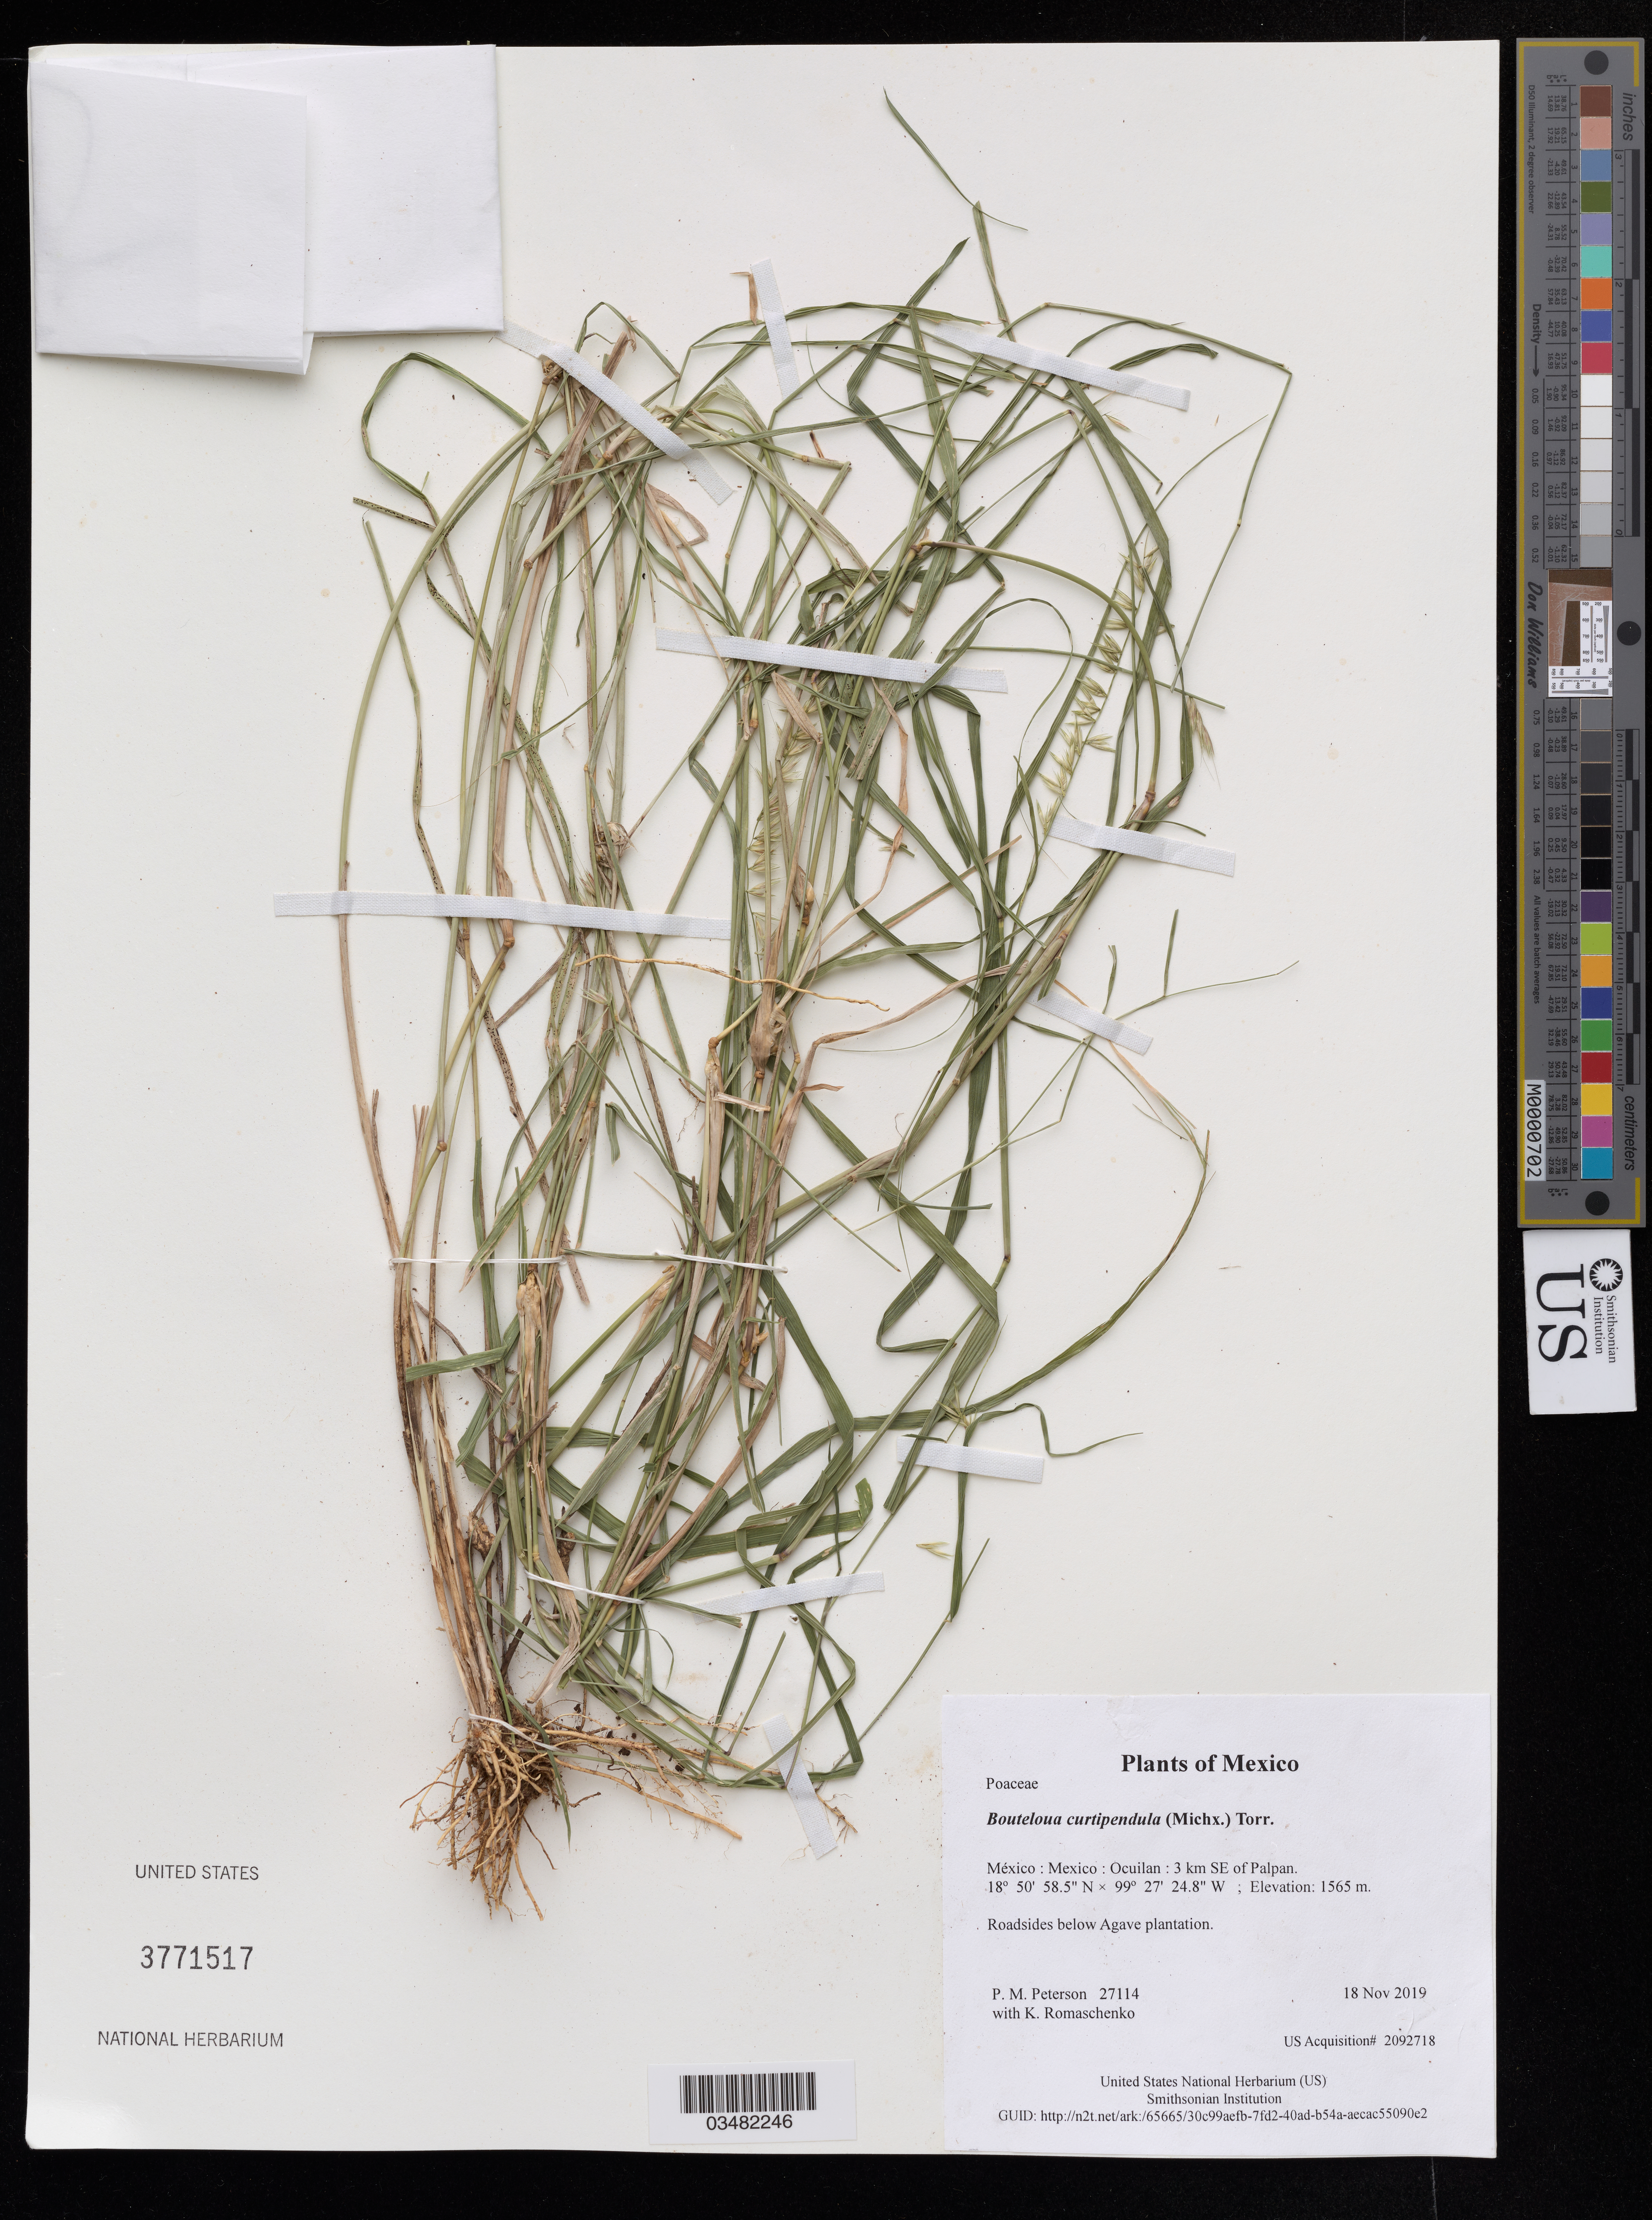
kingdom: Plantae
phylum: Tracheophyta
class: Liliopsida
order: Poales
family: Poaceae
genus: Bouteloua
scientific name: Bouteloua curtipendula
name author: (Michx.) Torr.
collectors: P. M. Peterson & K. Romaschenko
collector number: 27114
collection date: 2019-11-18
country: México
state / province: Mexico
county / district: Ocuilan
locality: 3 km SE of Palpan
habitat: Roadsides below Agave plantation.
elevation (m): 1565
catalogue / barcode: US 3771517